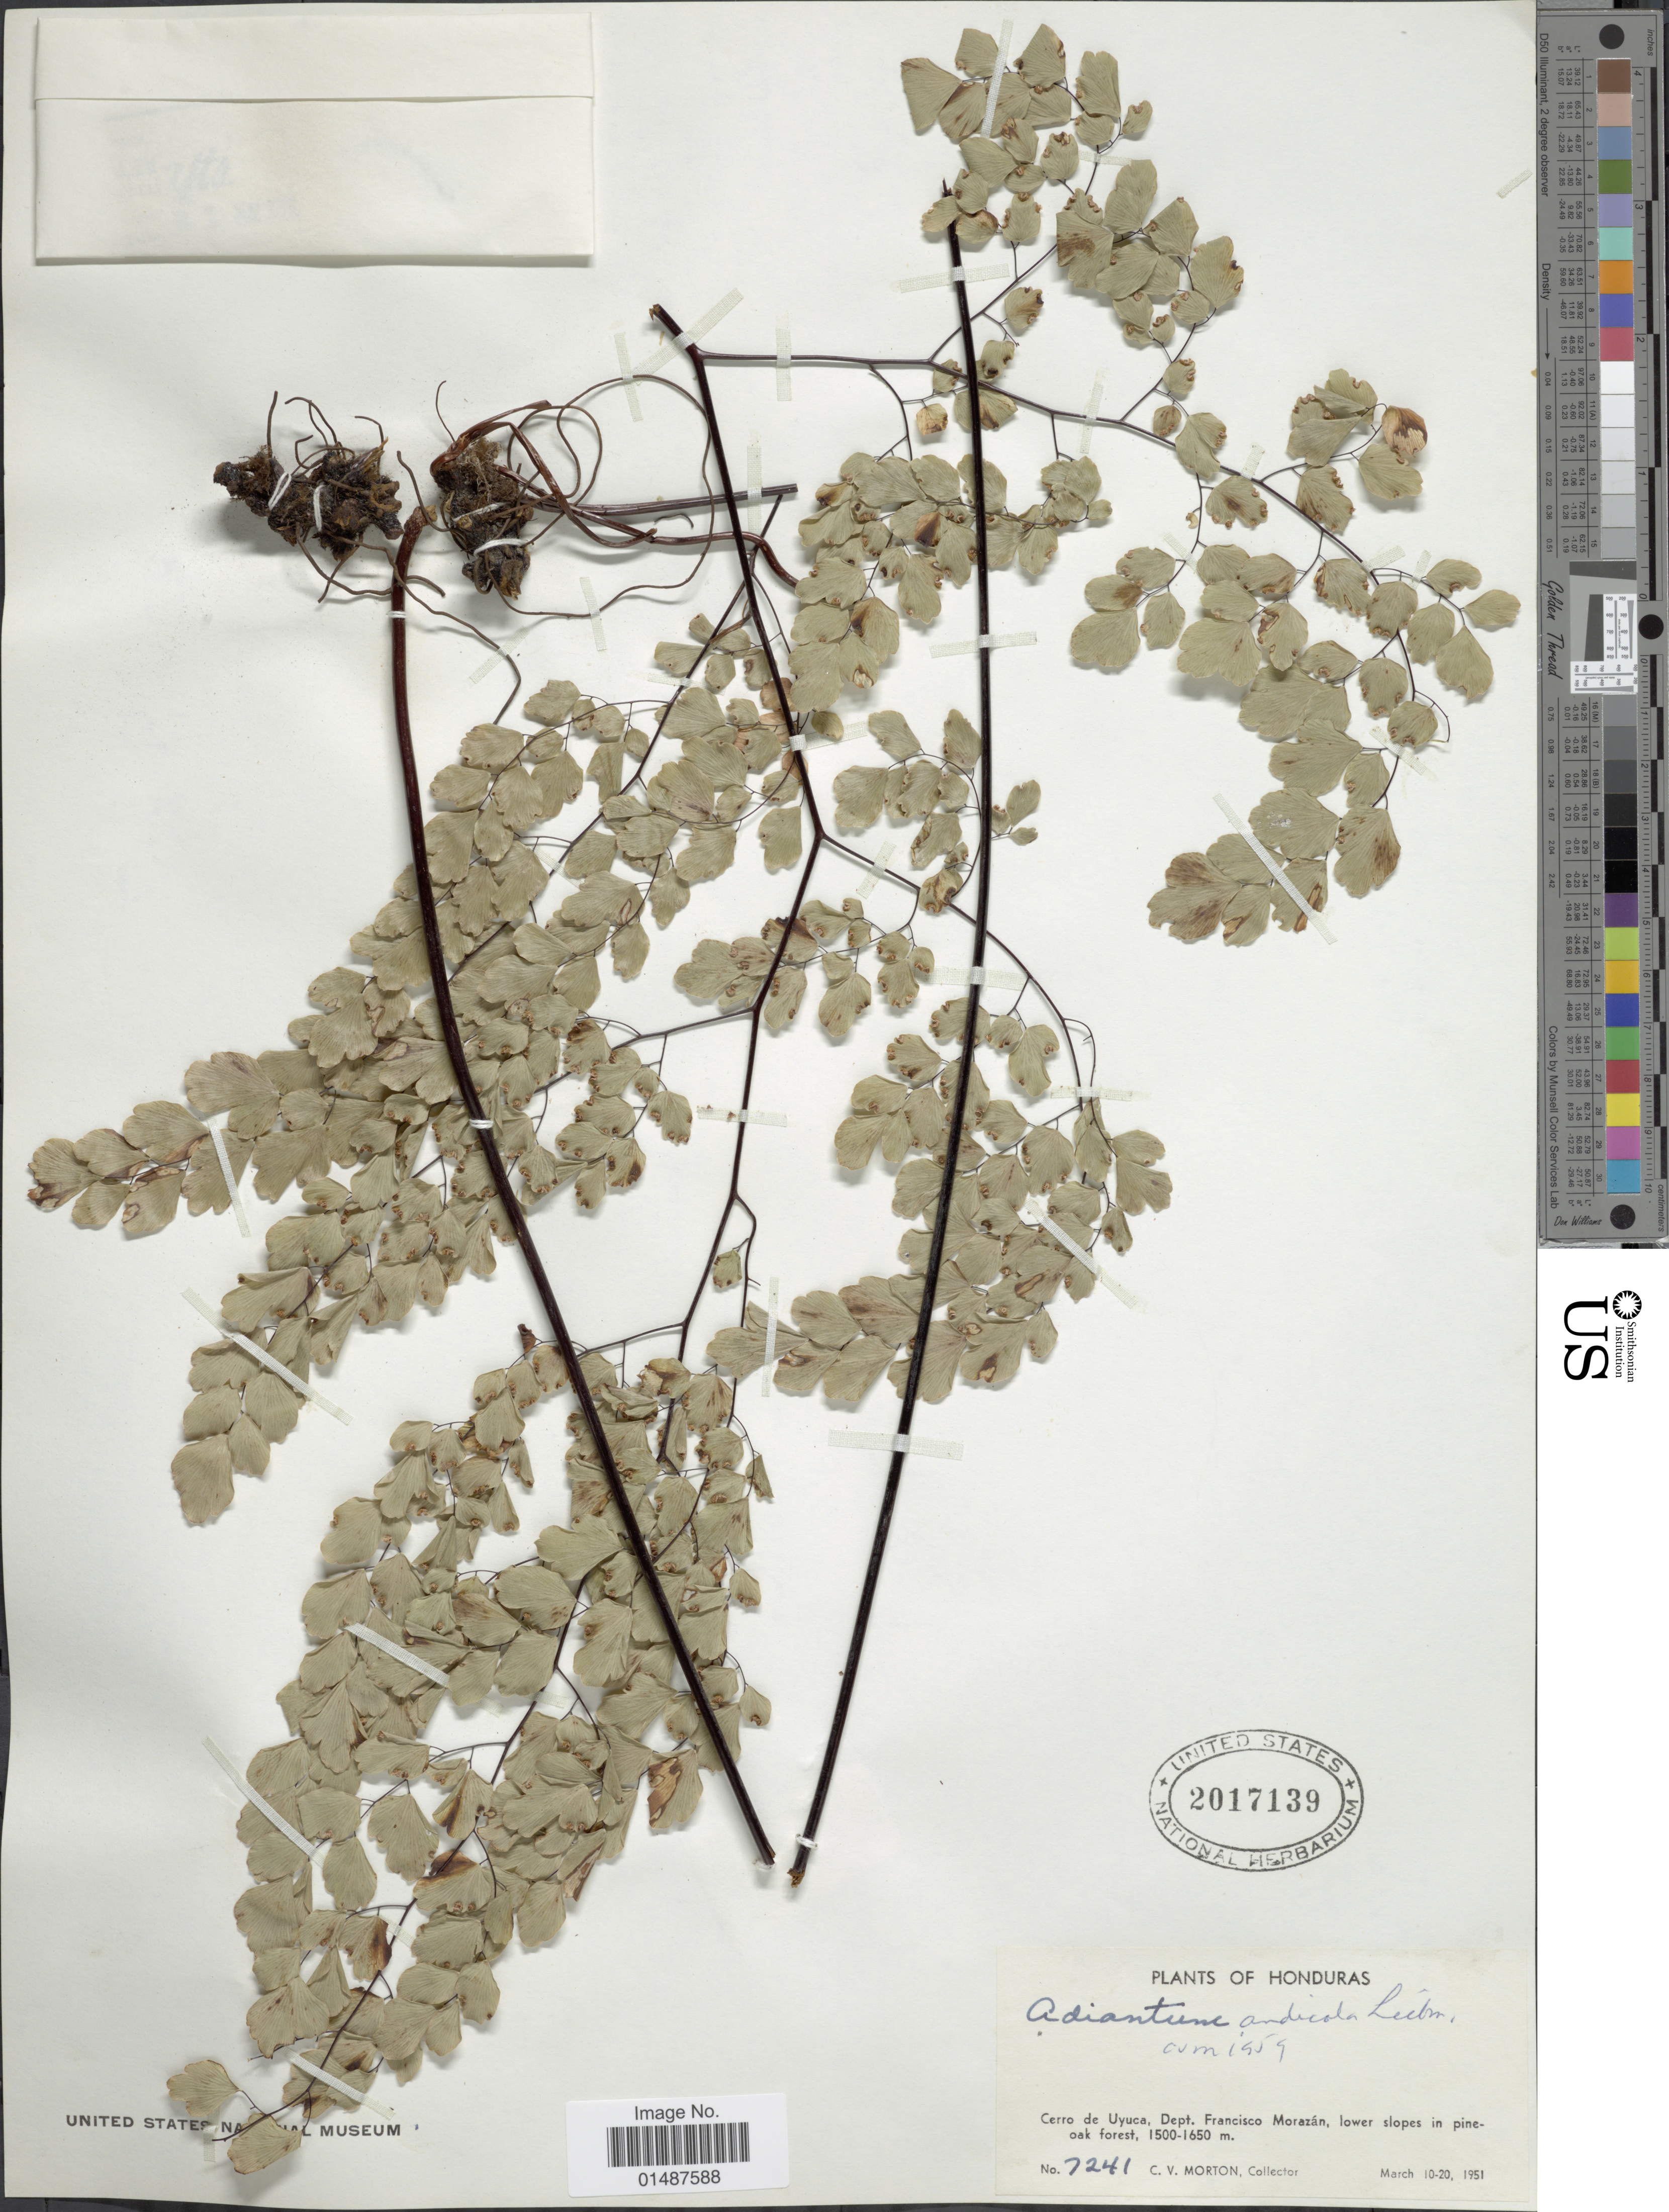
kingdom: Plantae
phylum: Tracheophyta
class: Polypodiopsida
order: Polypodiales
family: Pteridaceae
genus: Adiantum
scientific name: Adiantum andicola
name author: Liebm.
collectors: C. V. Morton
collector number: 7241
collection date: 1951-03-10/1951-03-20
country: Honduras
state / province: Fco. Morazán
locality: Cerro de Uyuca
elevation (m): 1500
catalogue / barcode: US 2017139